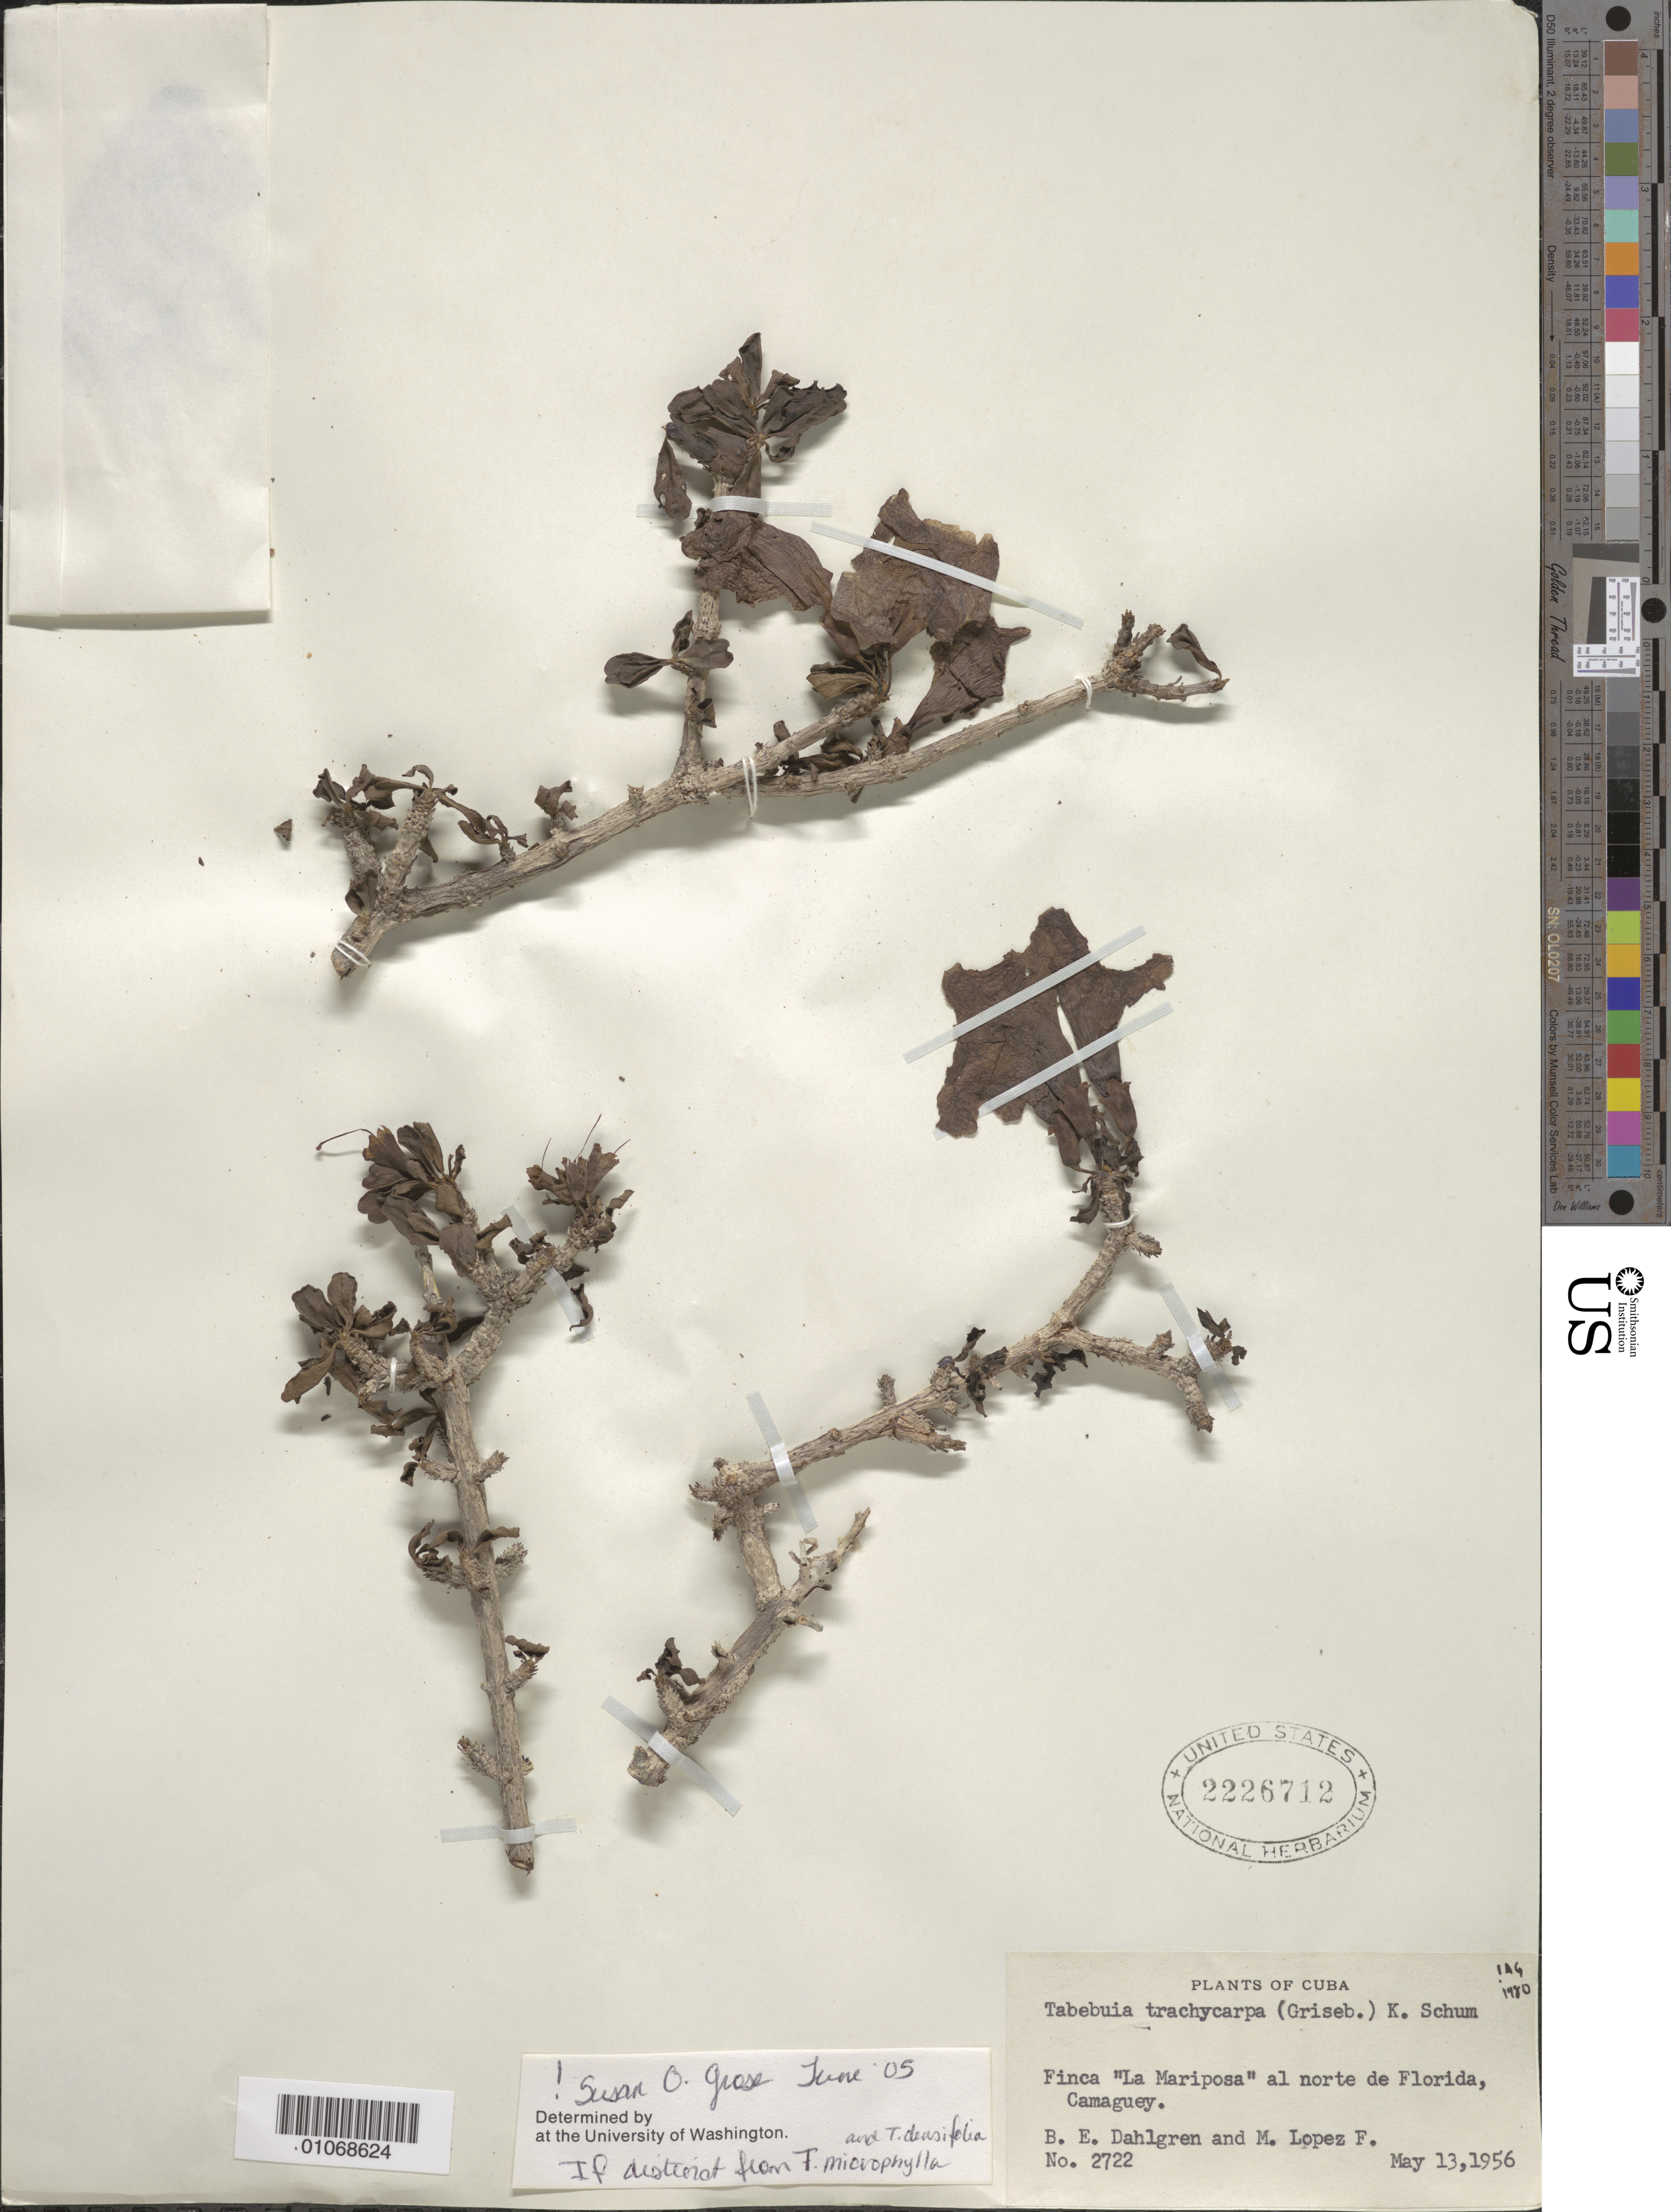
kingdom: Plantae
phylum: Tracheophyta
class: Magnoliopsida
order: Lamiales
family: Bignoniaceae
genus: Tabebuia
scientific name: Tabebuia trachycarpa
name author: (Griseb.) K. Schum.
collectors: B. E. Dahlgren & M. López Figueiras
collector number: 2722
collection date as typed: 13 May 1956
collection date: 1956-05-13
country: Cuba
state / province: Camagüey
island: Cuba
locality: The Mariposa Estate to the north of Forida, Camaguey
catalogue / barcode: US 2226712